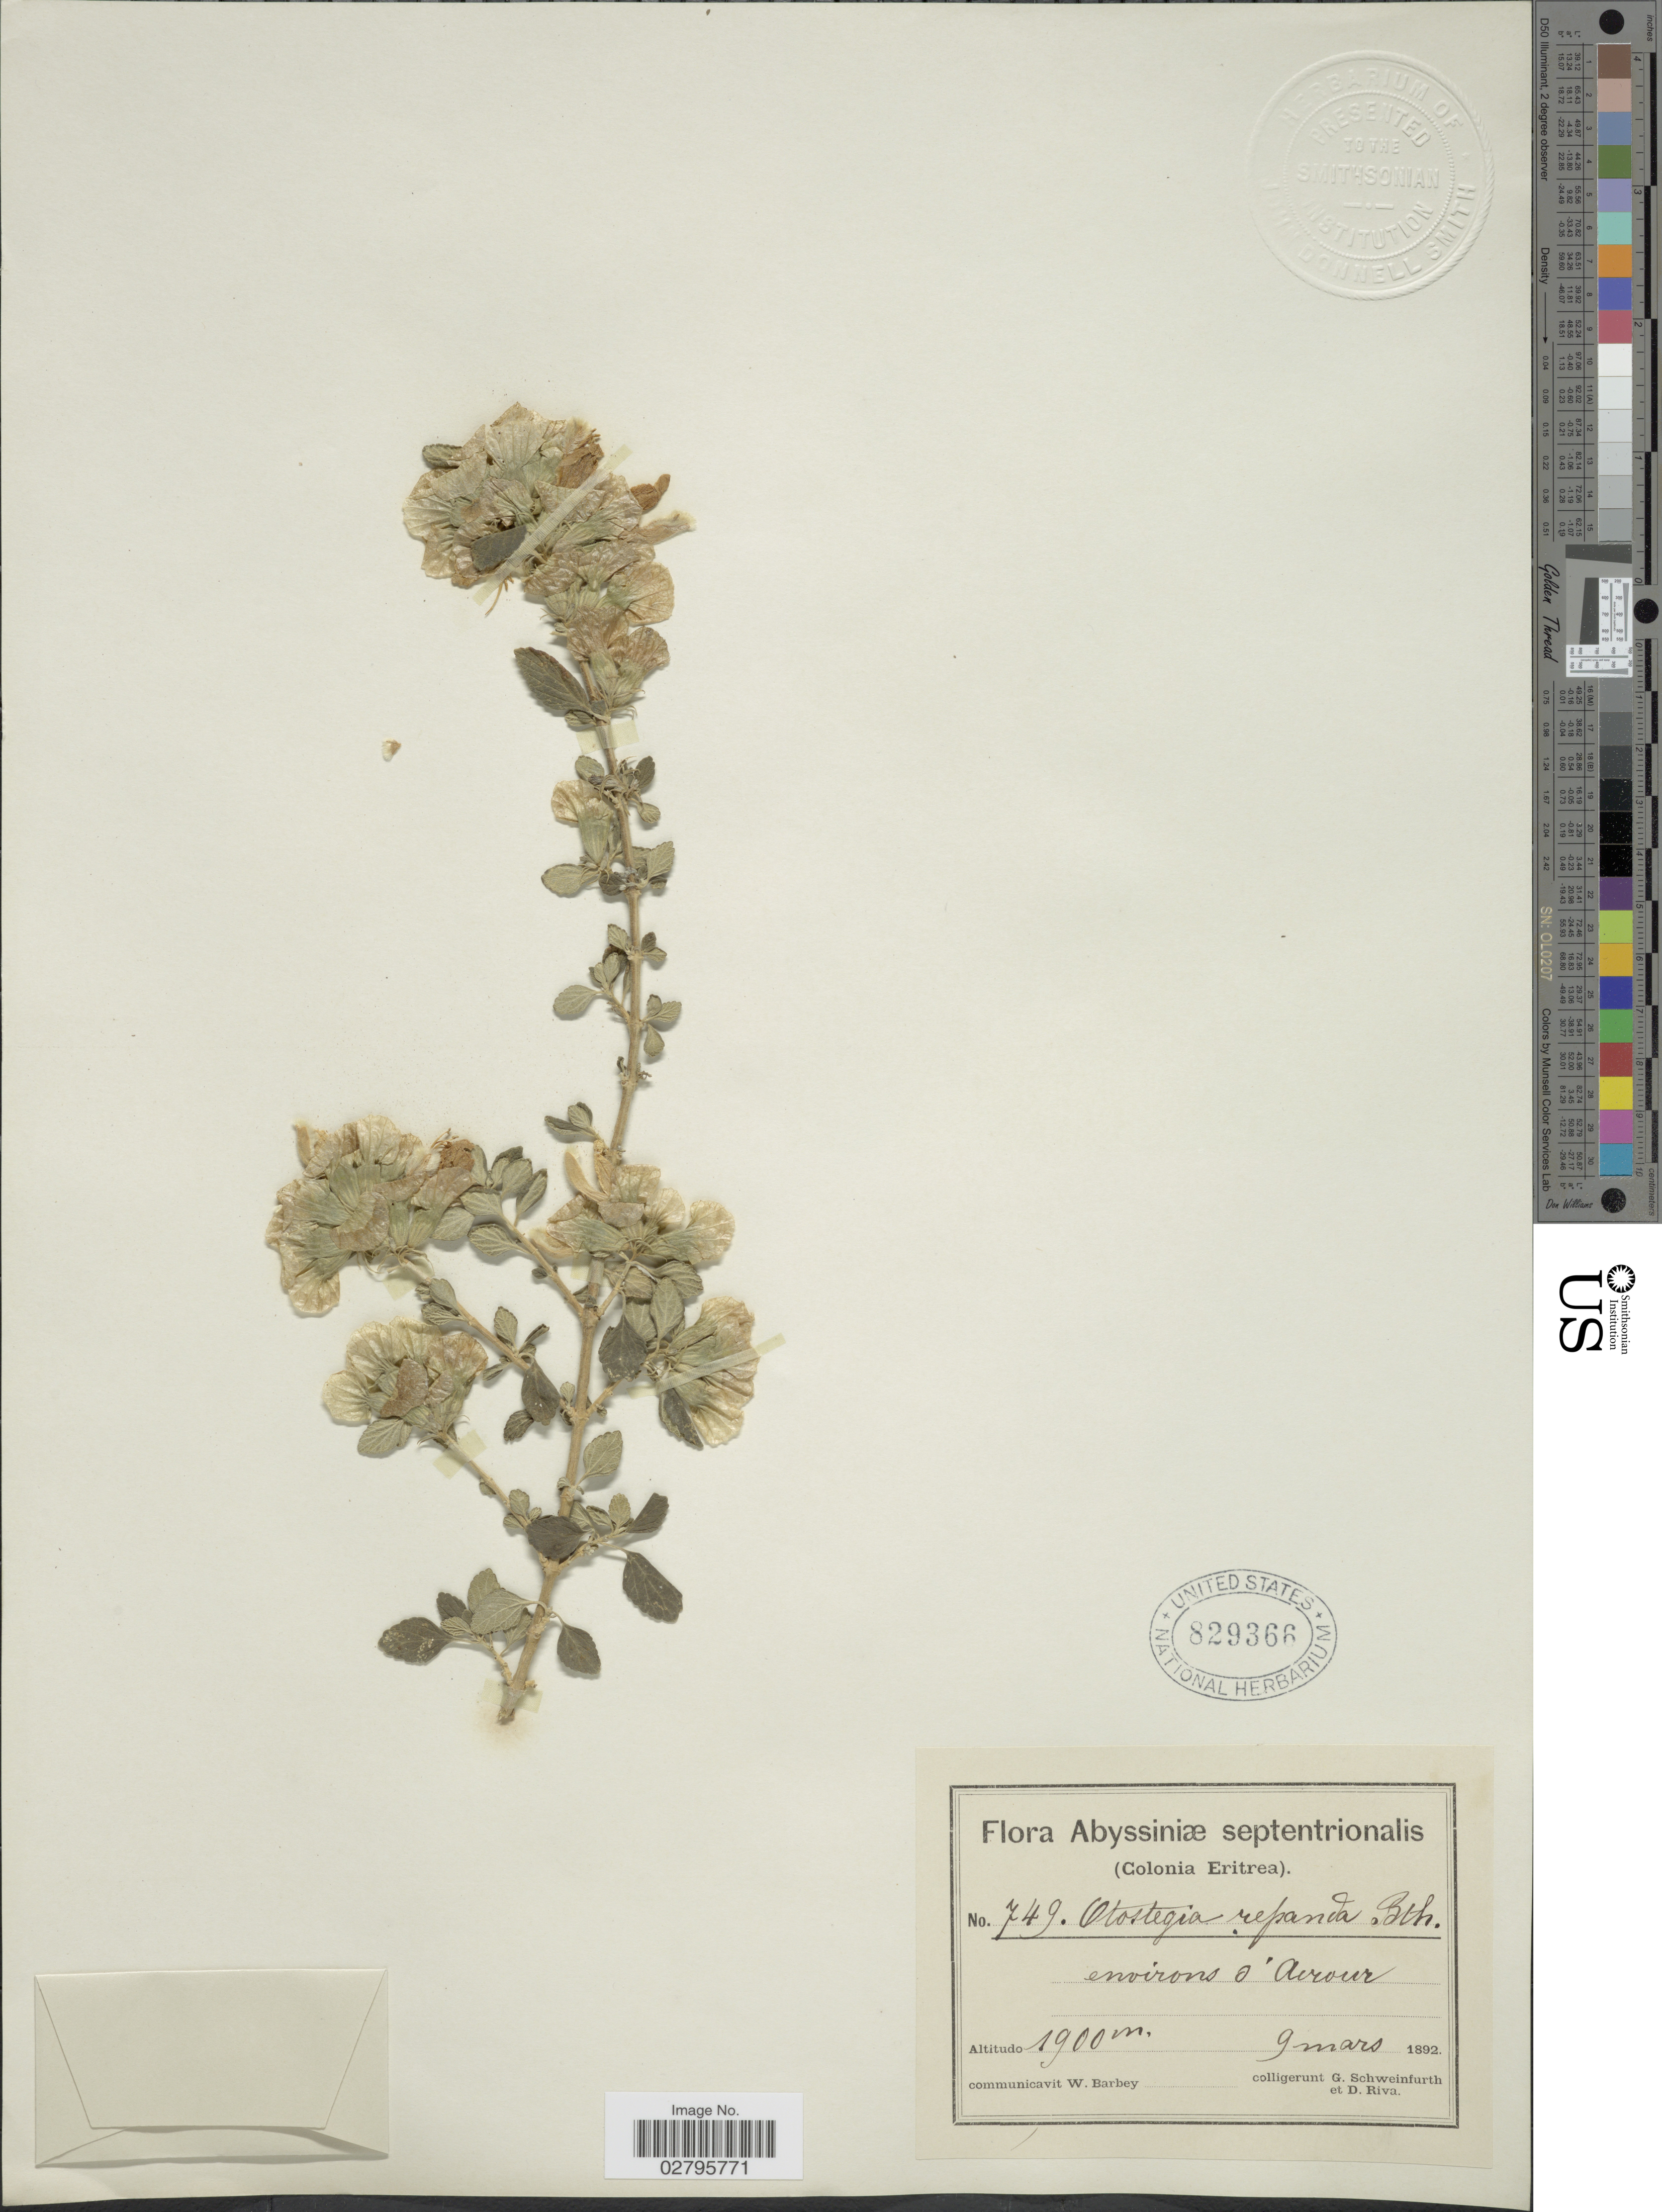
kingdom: Plantae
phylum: Tracheophyta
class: Magnoliopsida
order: Lamiales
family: Lamiaceae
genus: Otostegia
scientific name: Otostegia repanda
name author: Benth.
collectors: G. A. Schweinfurth (herbarium) & D. Riva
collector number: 749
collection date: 1892-03-09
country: Eritrea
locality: Abyssiniæ septentrionalis, (Colonia Eritrea), environs o'Acrour.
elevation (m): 1900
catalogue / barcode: US 829366